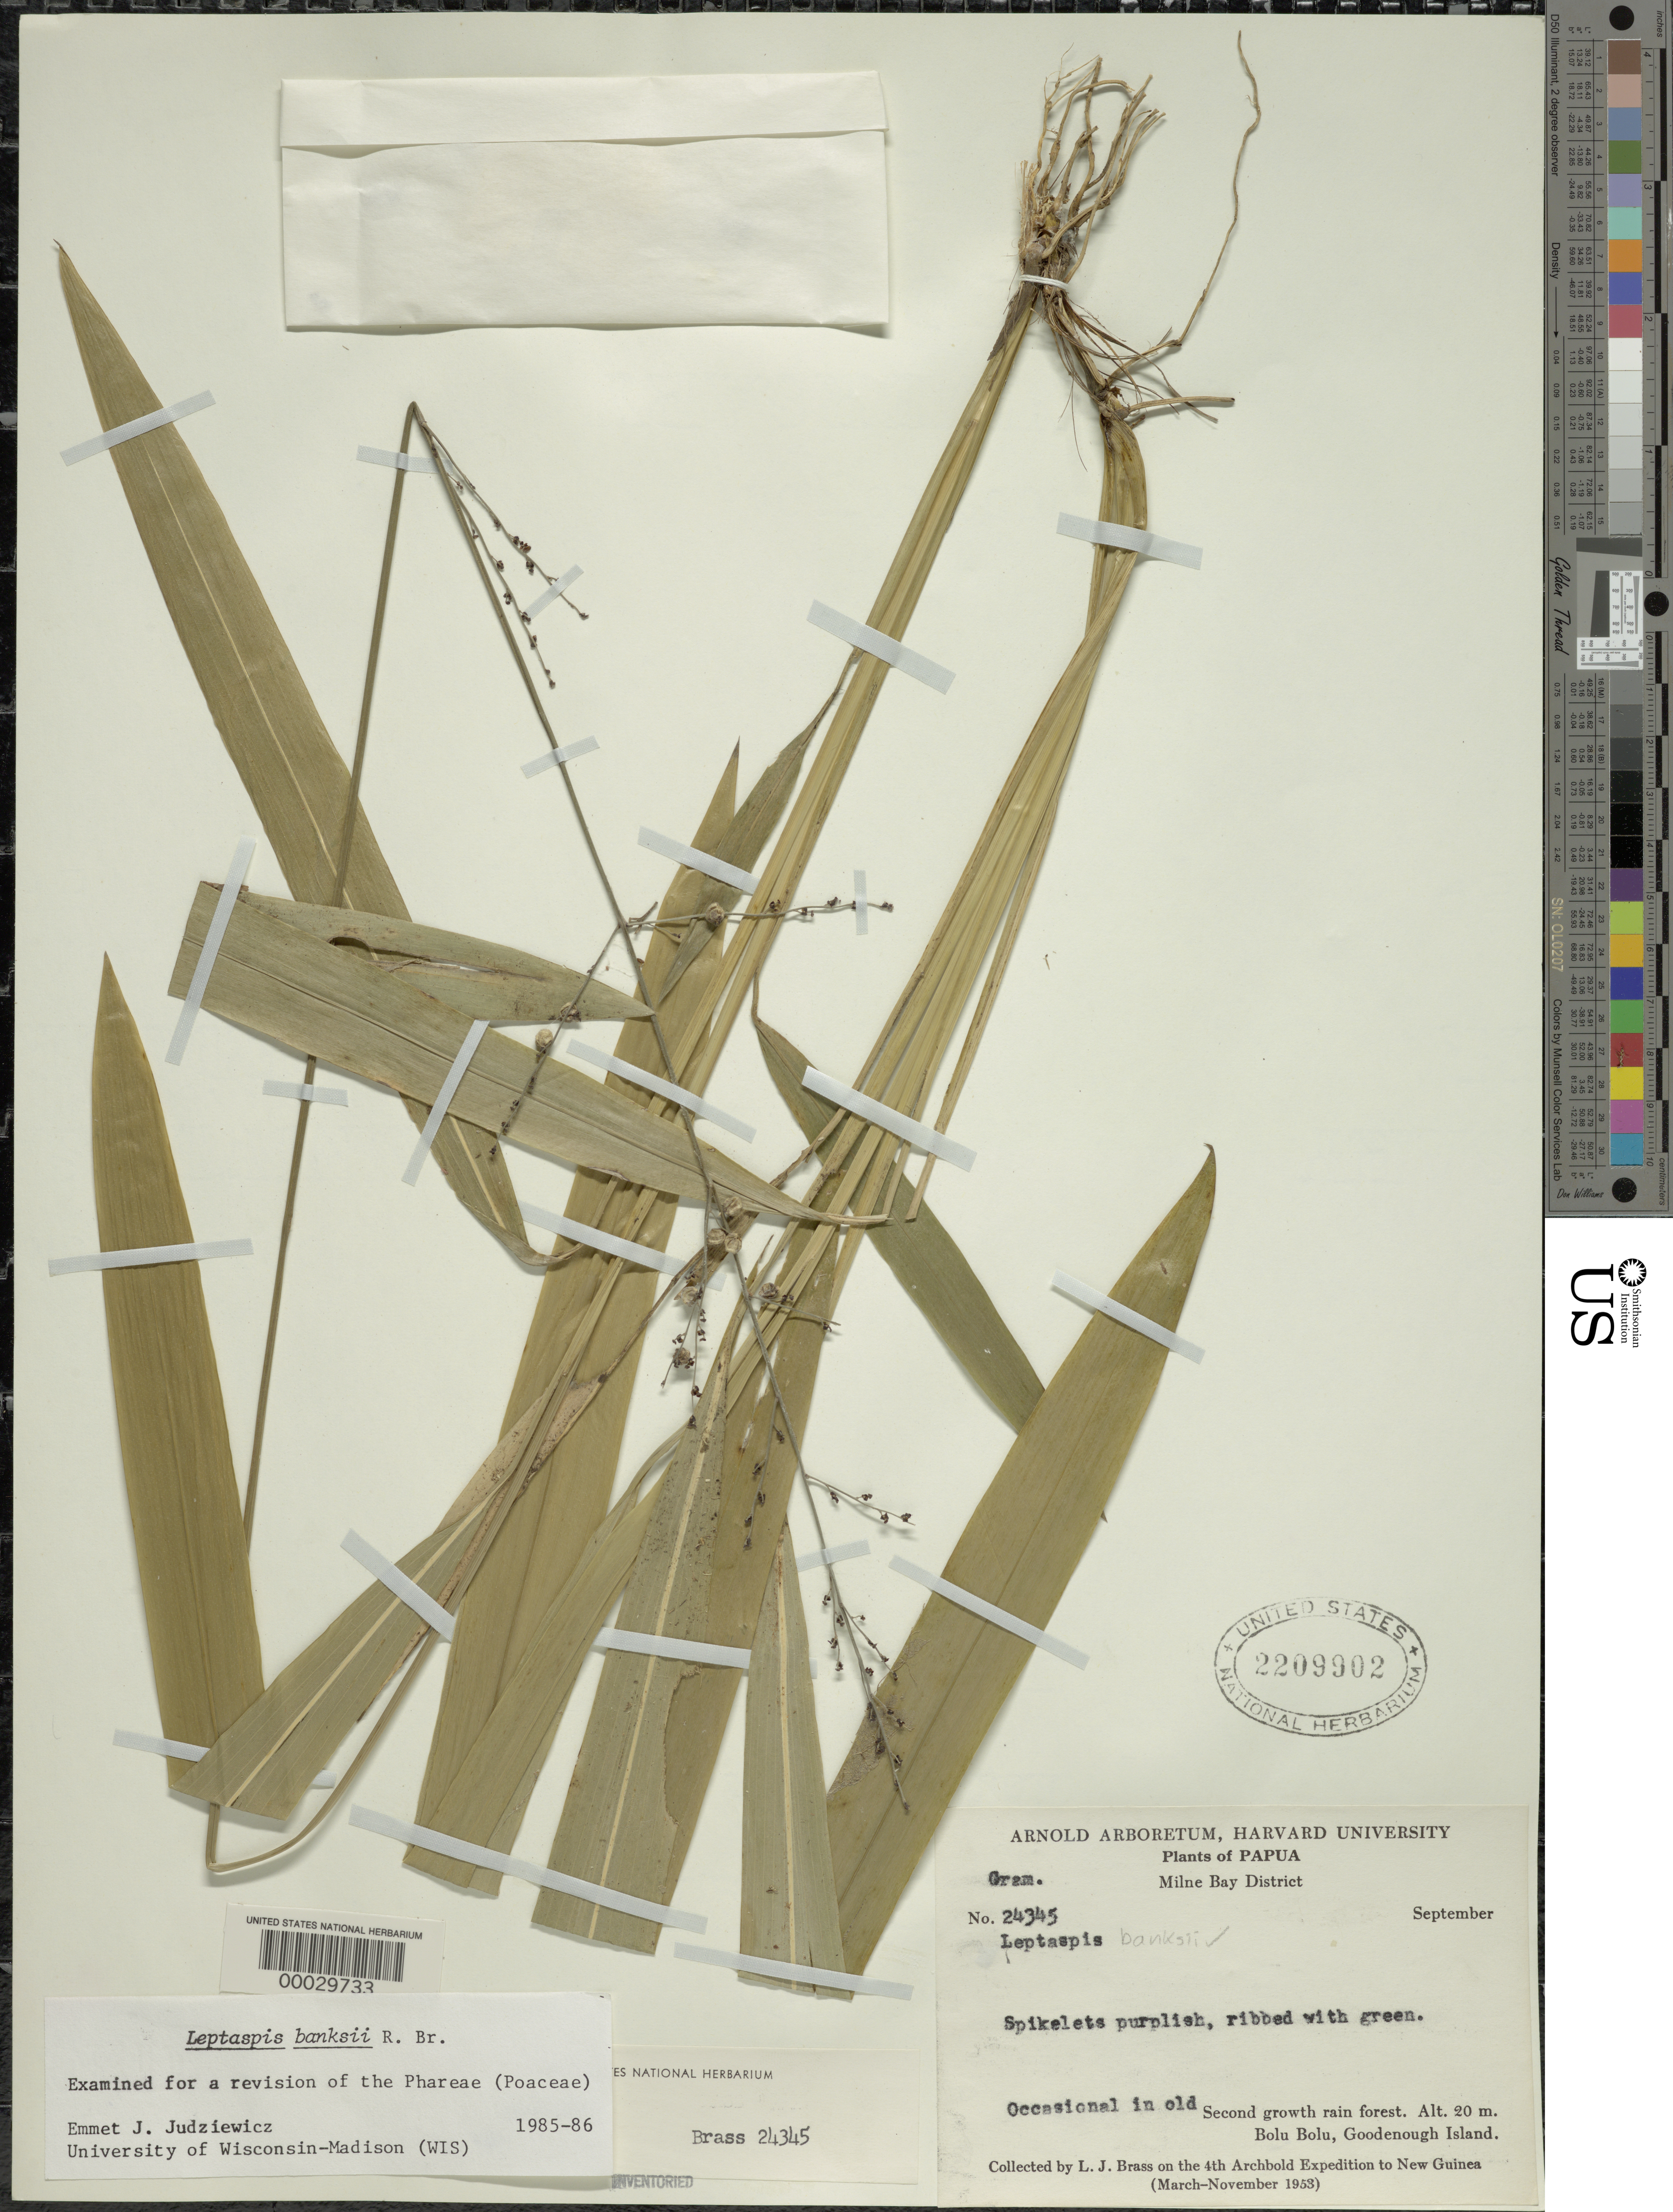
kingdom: Plantae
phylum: Tracheophyta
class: Liliopsida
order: Poales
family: Poaceae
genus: Leptaspis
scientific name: Leptaspis banksii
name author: R. Br.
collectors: L. J. Brass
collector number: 24345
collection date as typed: Sep 1953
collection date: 1953-09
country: Papua New Guinea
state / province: Milne Bay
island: New Guinea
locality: Bolu bolu, goodenough is.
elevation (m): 20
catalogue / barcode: US 2209902